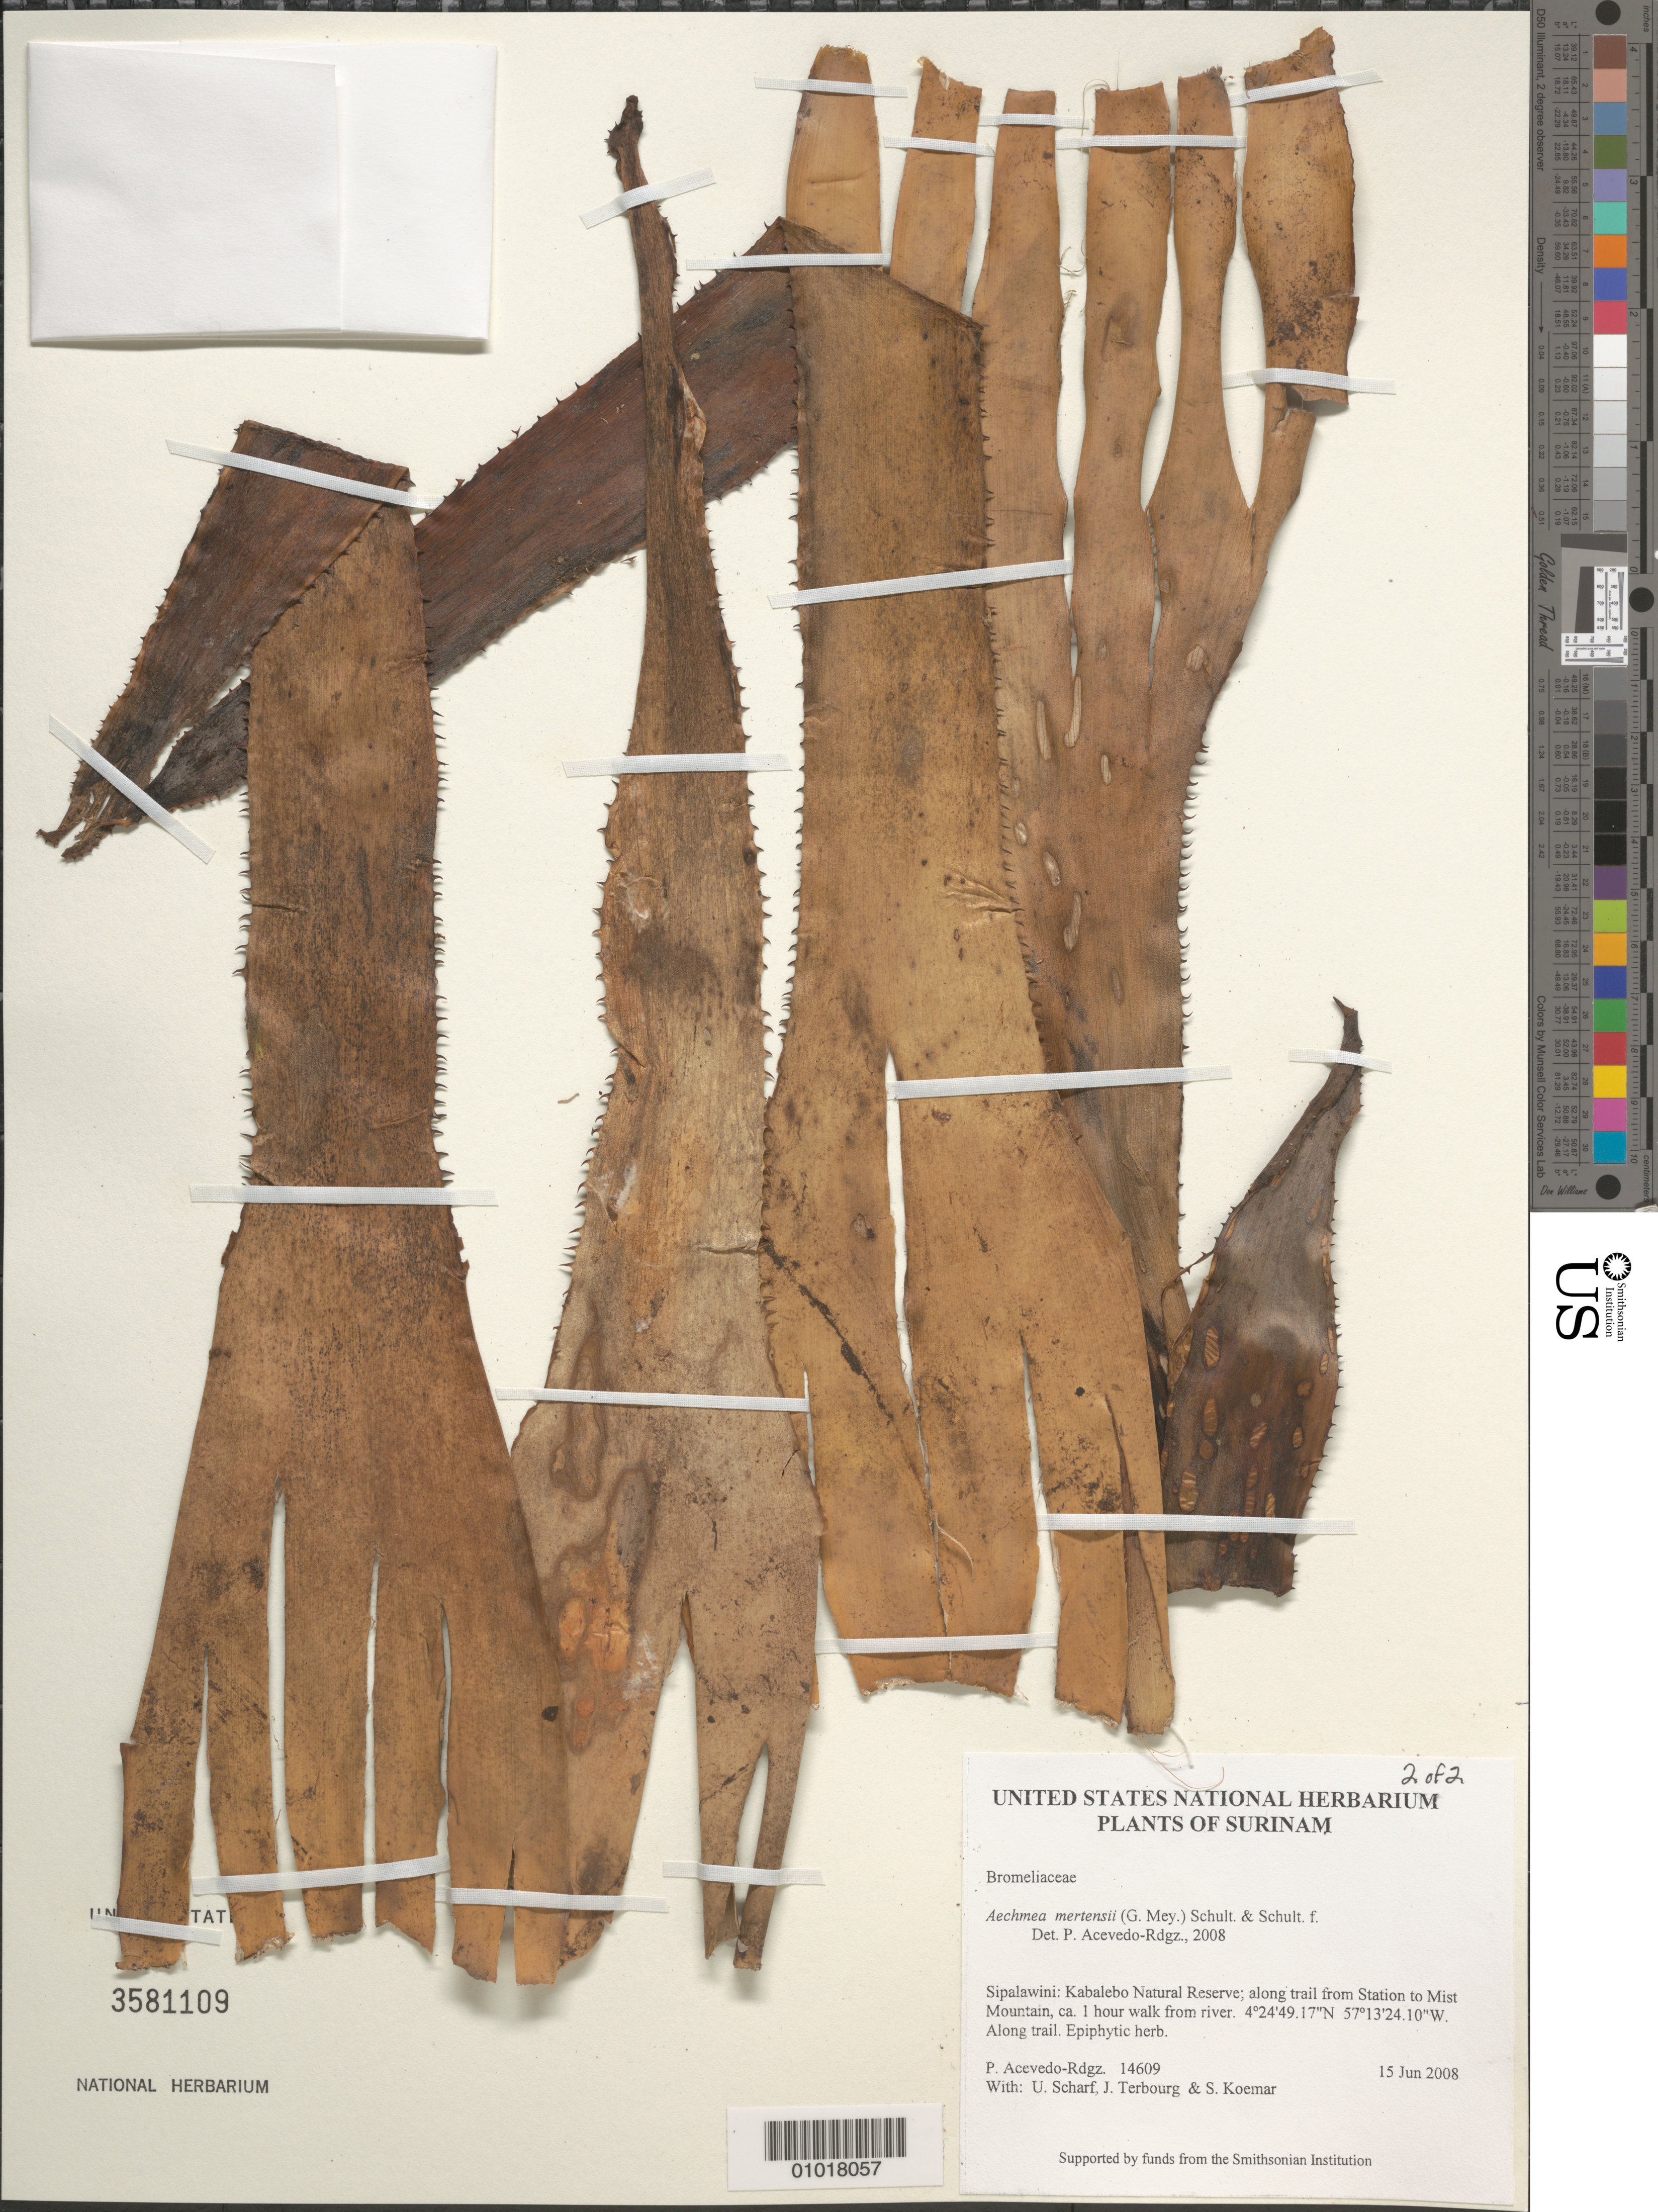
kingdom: Plantae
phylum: Tracheophyta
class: Liliopsida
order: Poales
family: Bromeliaceae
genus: Aechmea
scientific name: Aechmea mertensii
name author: (G. Mey.) Schult. & Schult. f.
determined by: Acevedo-Rodríguez, P., (BOT), Smithsonian Institution - National Museum of Natural History (UNITED STATES)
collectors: P. Acevedo-Rodr.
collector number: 14609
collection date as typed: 15 Jun 2008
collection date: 2008-06-15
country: Suriname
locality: Sipalawini: Kabalebo Natural Reserve; along trail from Station to Mist Mountain, ca. 1 hour walk from river.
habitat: Along trail.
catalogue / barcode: US 3581109